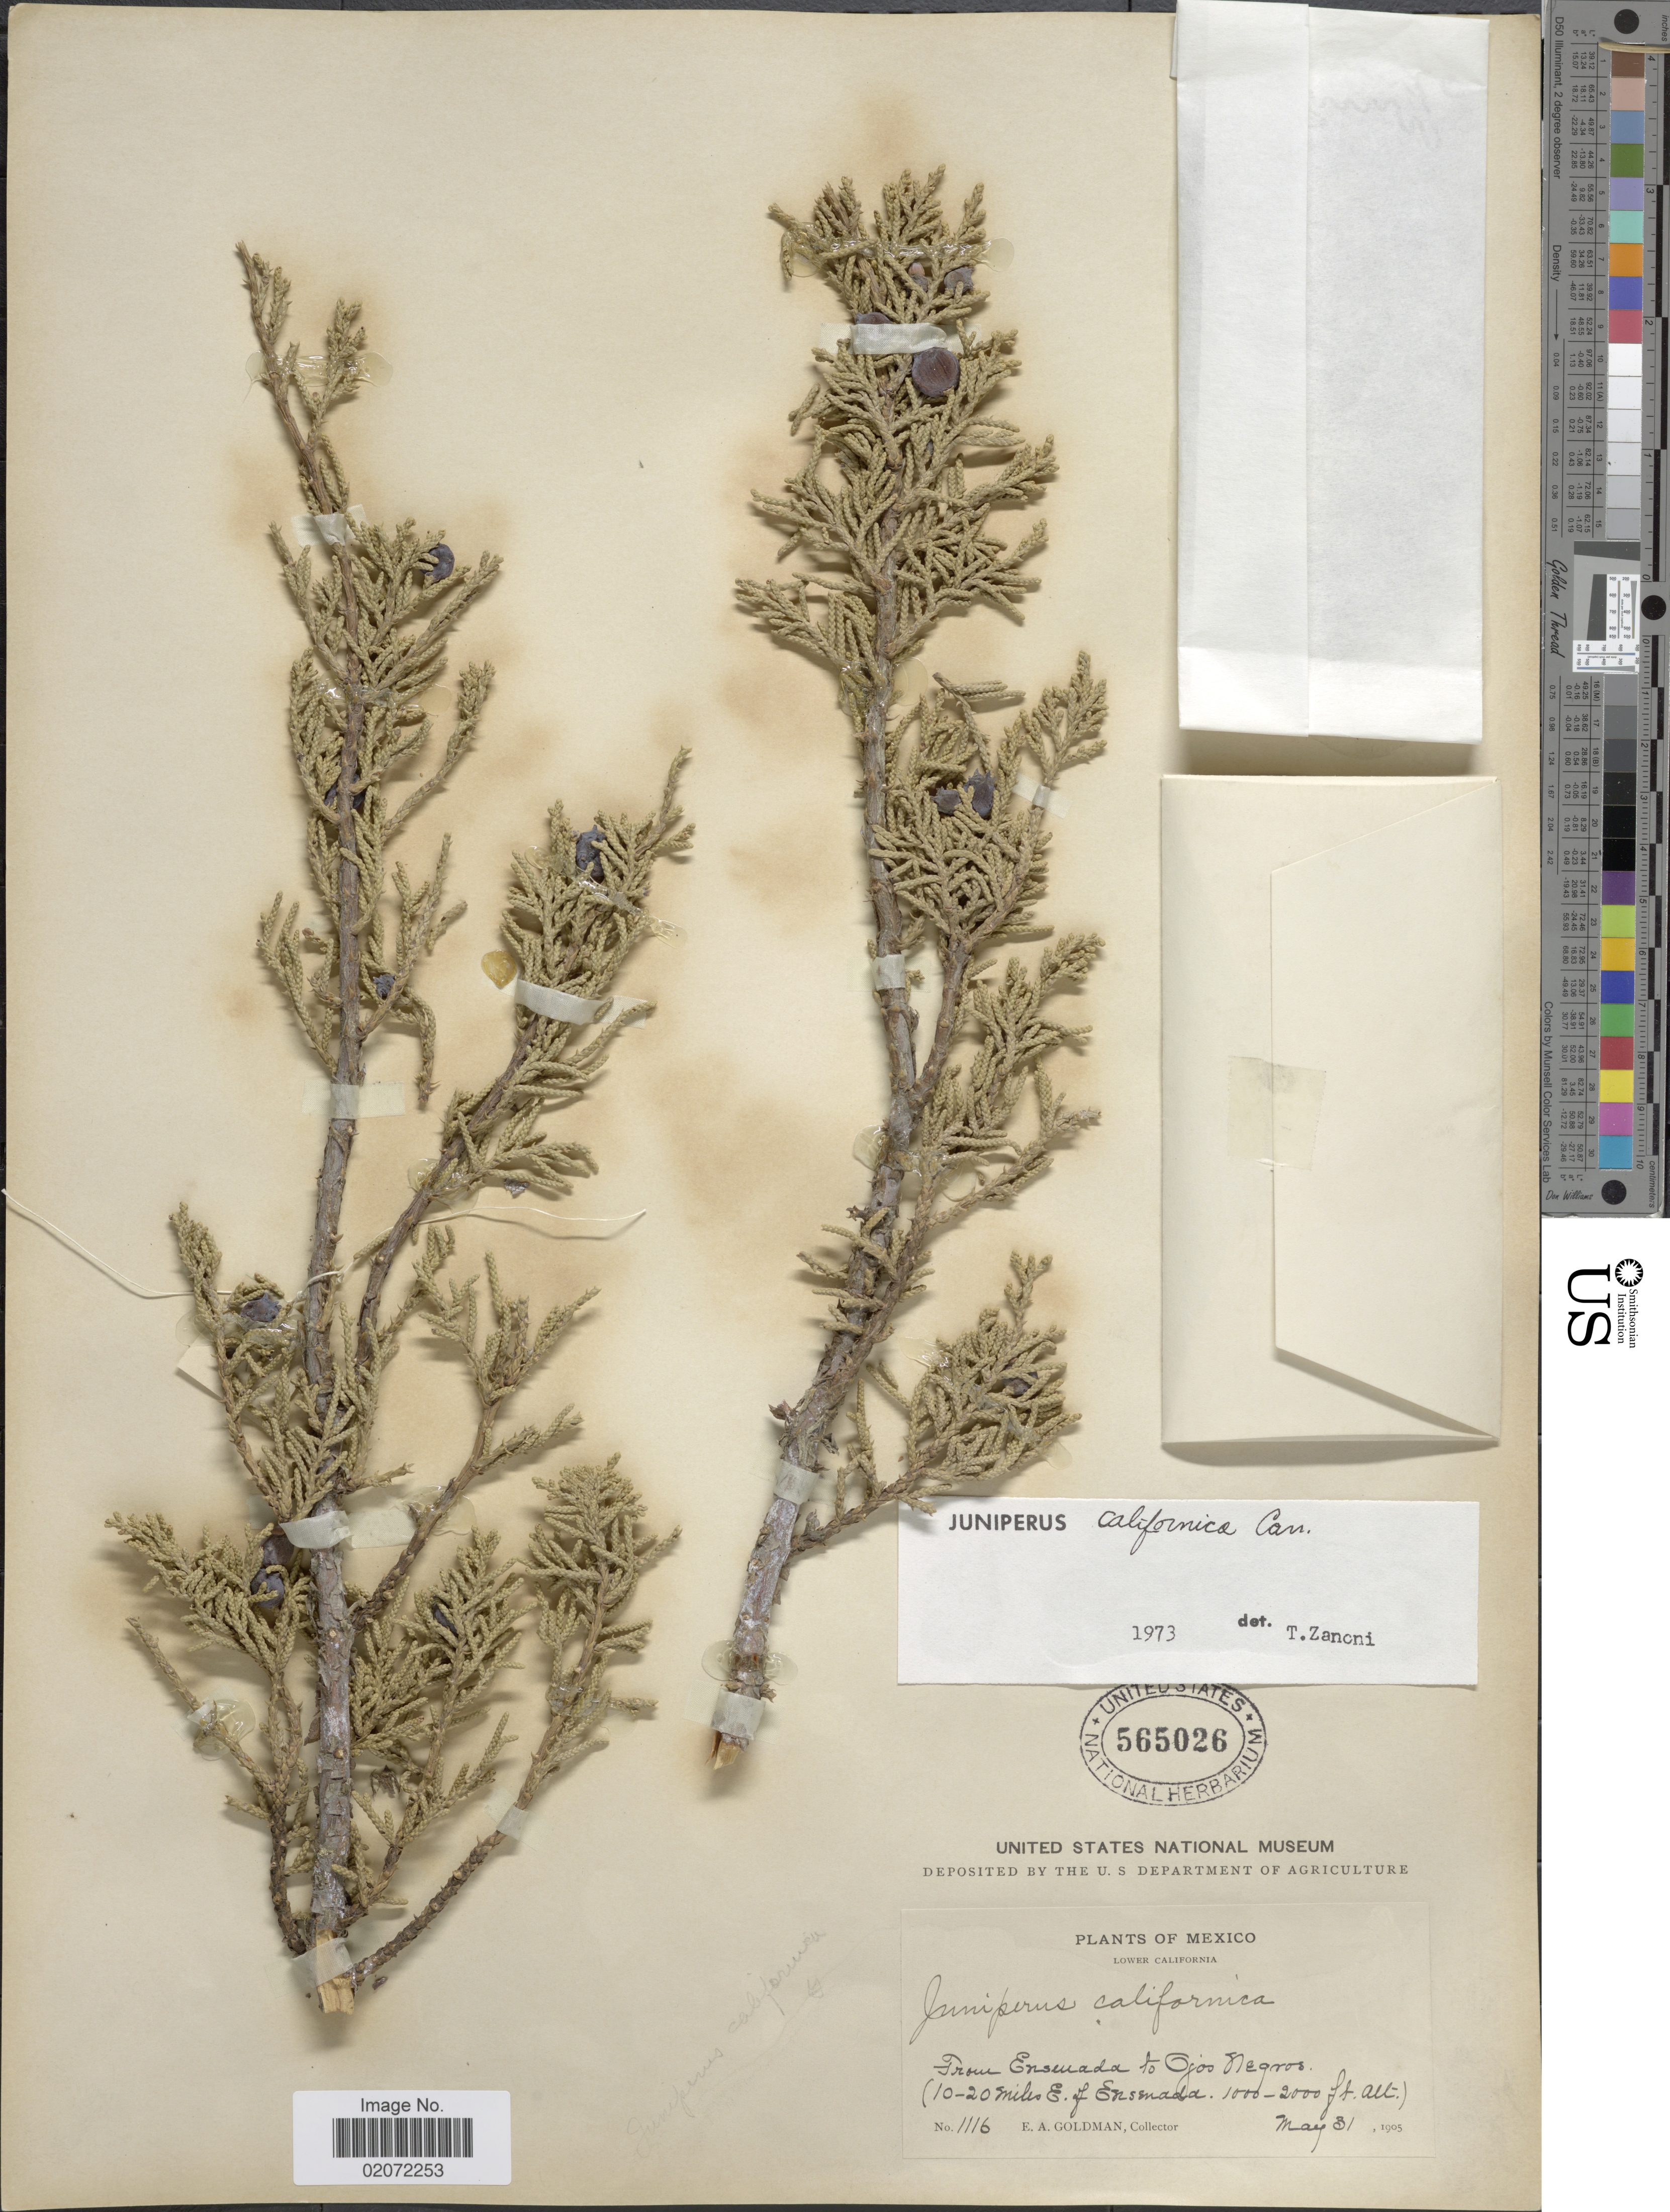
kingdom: Plantae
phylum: Tracheophyta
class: Pinopsida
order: Pinales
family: Cupressaceae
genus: Juniperus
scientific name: Juniperus californica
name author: Carrière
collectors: E. A. Goldman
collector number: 1116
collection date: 1905-05-31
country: Mexico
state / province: México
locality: Mexico, Lower California. From Ensenada to Ojos Negros. (10-20 miles E. of Ensenada).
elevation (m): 305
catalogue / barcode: US 565026